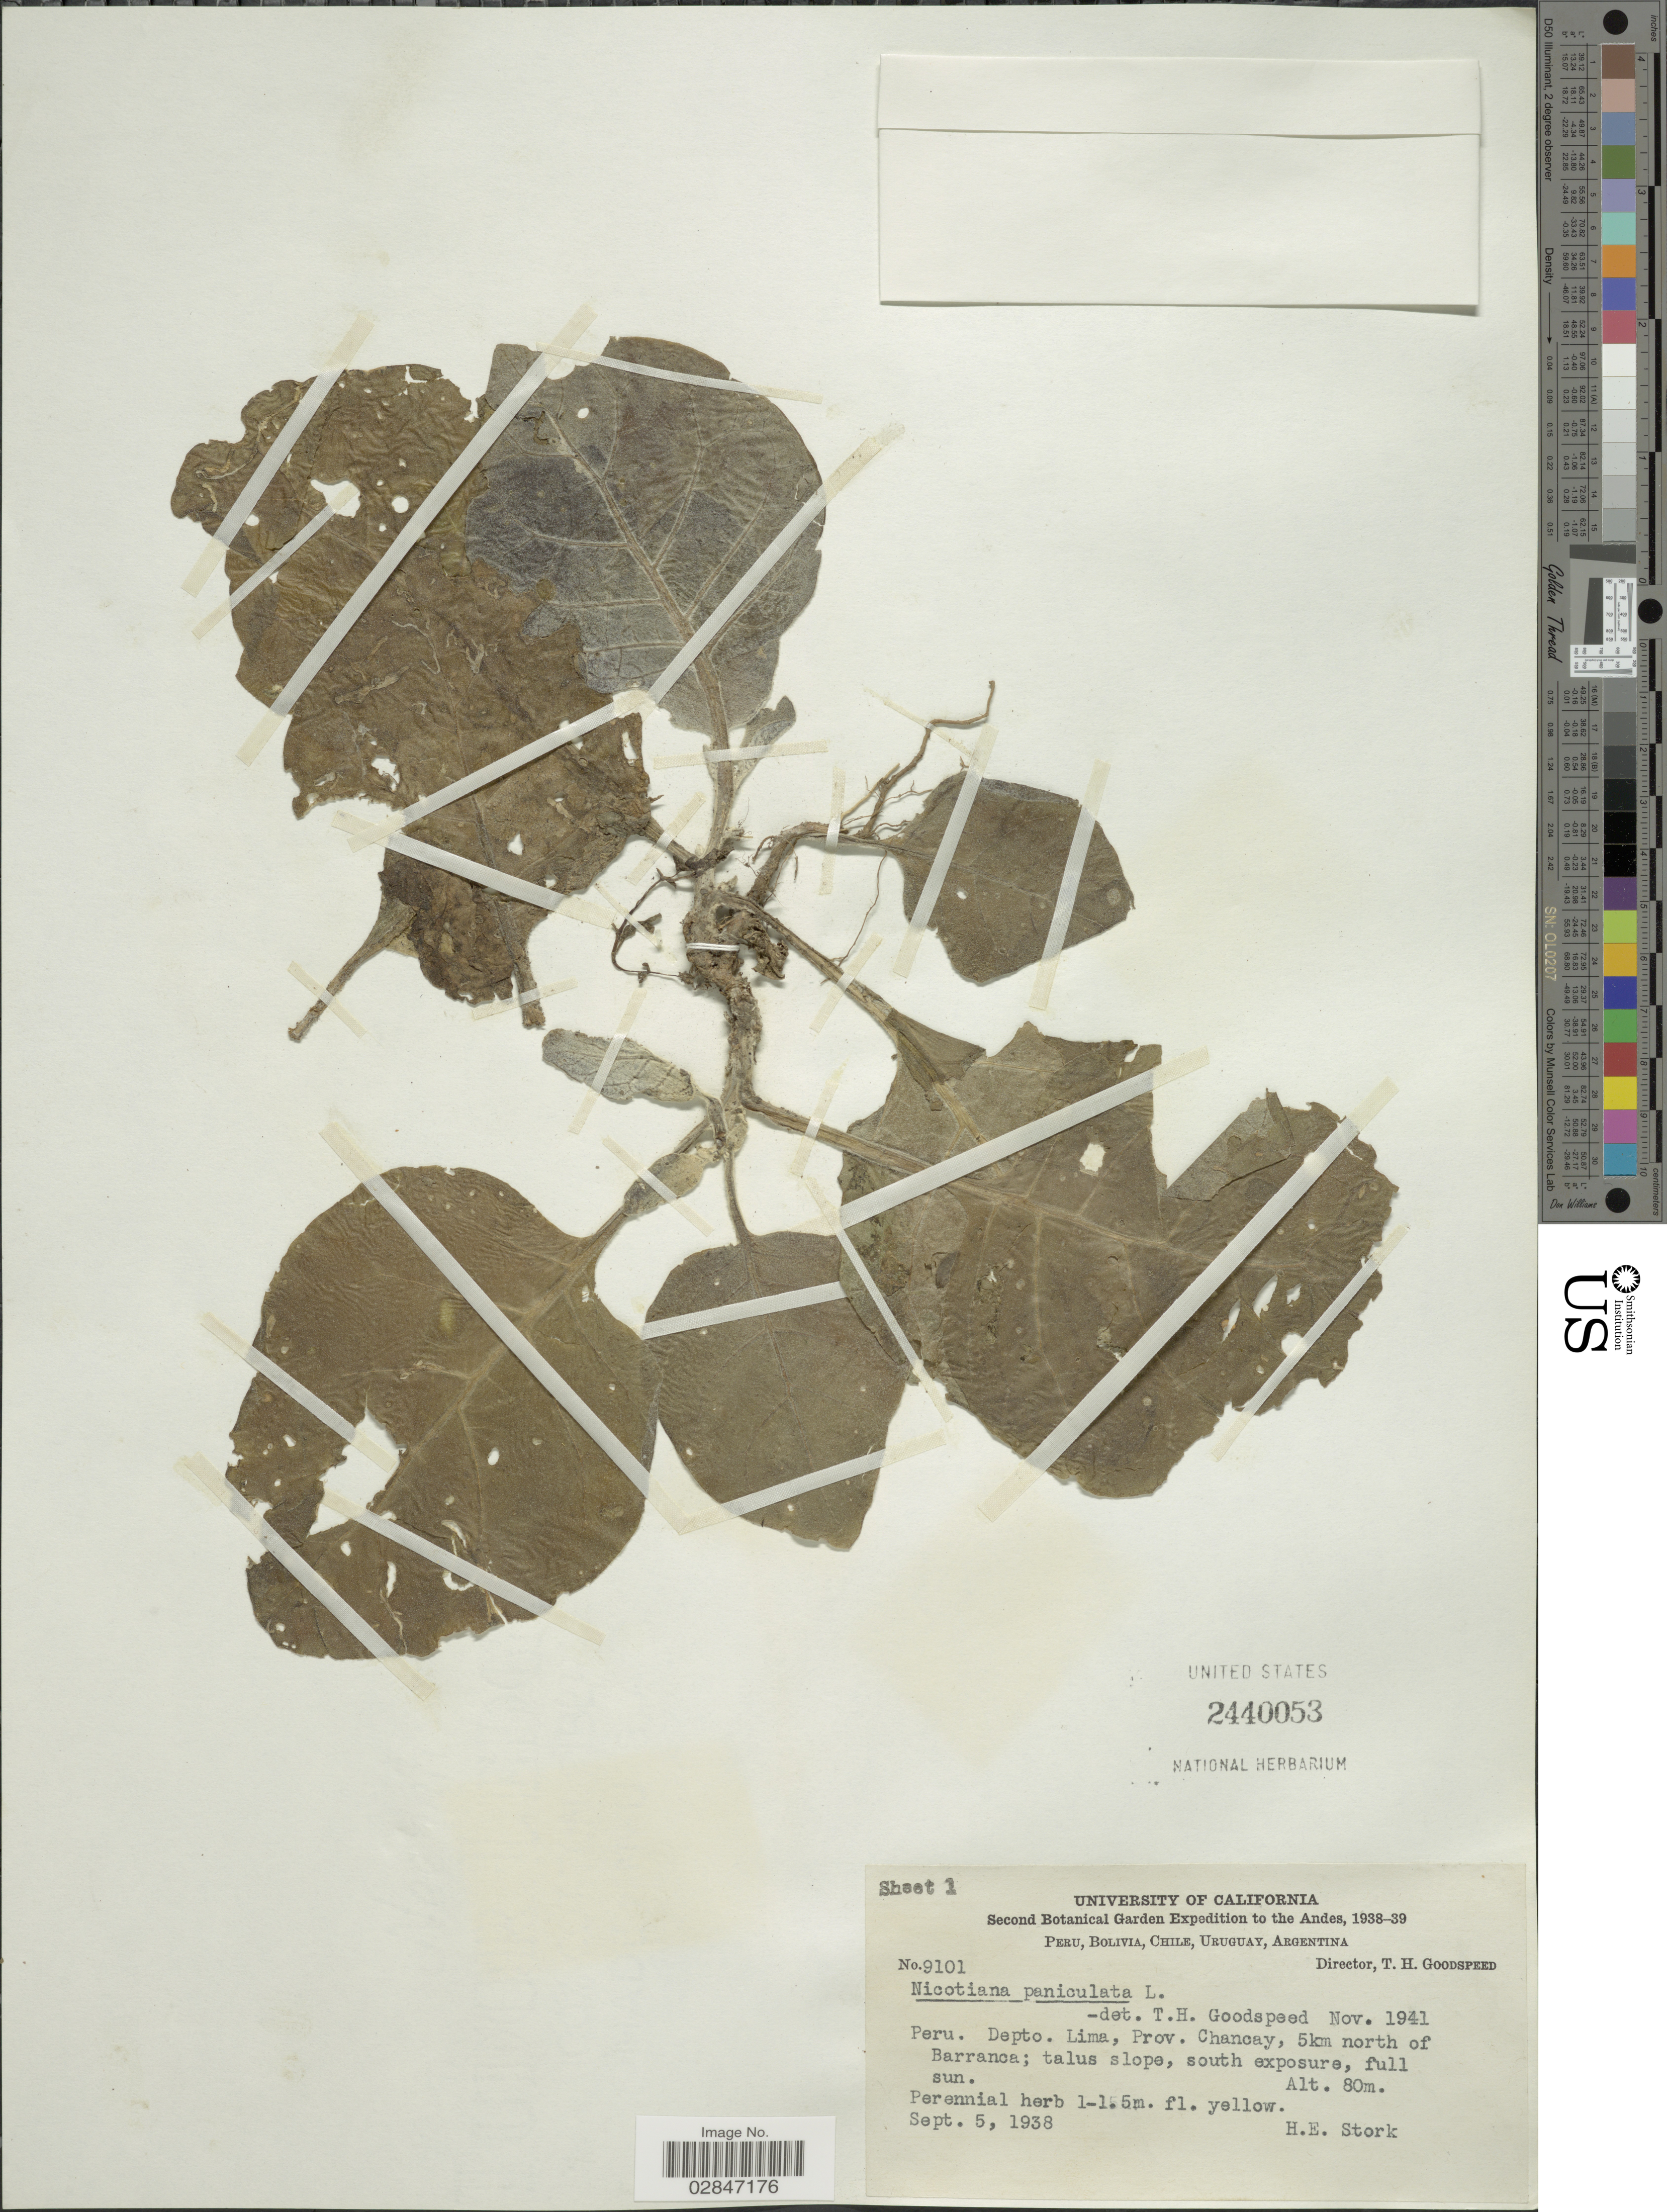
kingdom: Plantae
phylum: Tracheophyta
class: Magnoliopsida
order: Solanales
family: Solanaceae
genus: Nicotiana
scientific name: Nicotiana paniculata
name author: L.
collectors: H. E. Stork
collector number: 9101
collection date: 1938-09-05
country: Peru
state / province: Lima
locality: The Andes, Depto. Lima, Prov. Chancay, 5km north of Barranca.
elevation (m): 80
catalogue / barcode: US 2440053